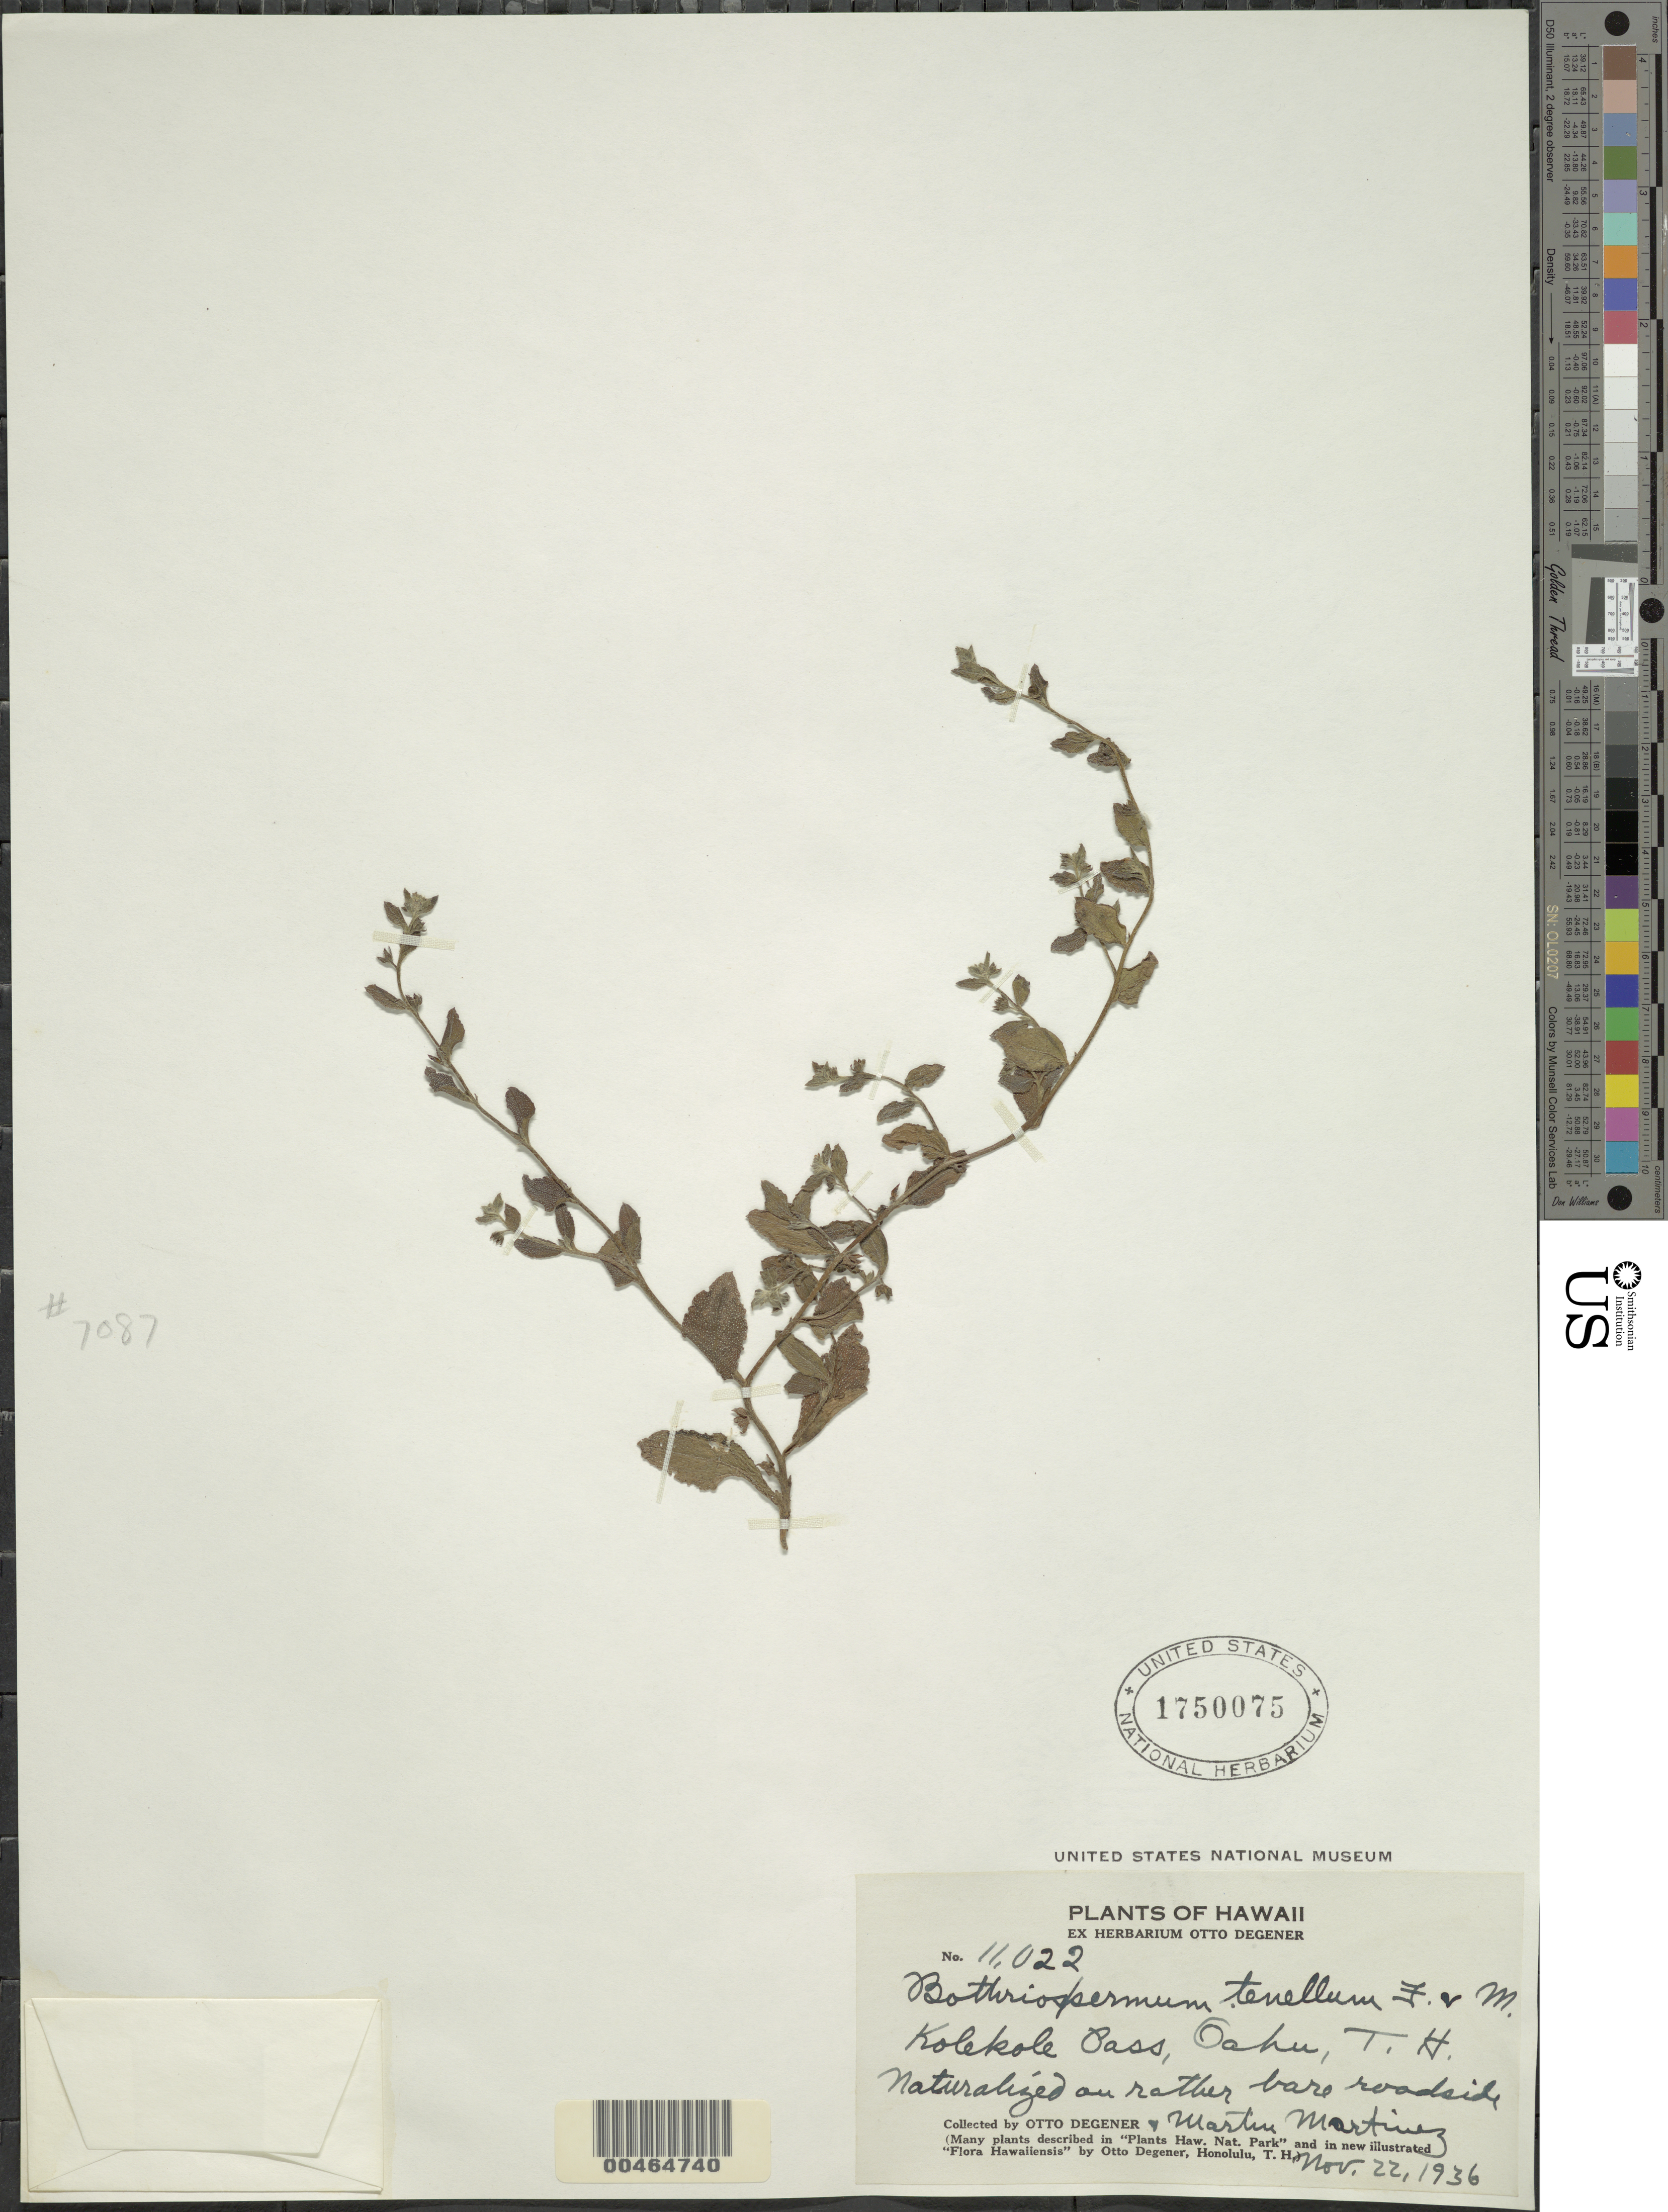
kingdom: Plantae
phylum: Tracheophyta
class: Magnoliopsida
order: Boraginales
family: Boraginaceae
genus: Bothriospermum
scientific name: Bothriospermum tenellum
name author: (Hornem.) Fisch. & C.A. Mey.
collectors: O. Degener & M. Martínez M.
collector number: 11022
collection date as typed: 22 Nov 1936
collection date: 1936-11-22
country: United States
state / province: Hawaii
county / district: Honolulu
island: Oahu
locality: Kolekole Pass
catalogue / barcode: US 1750075